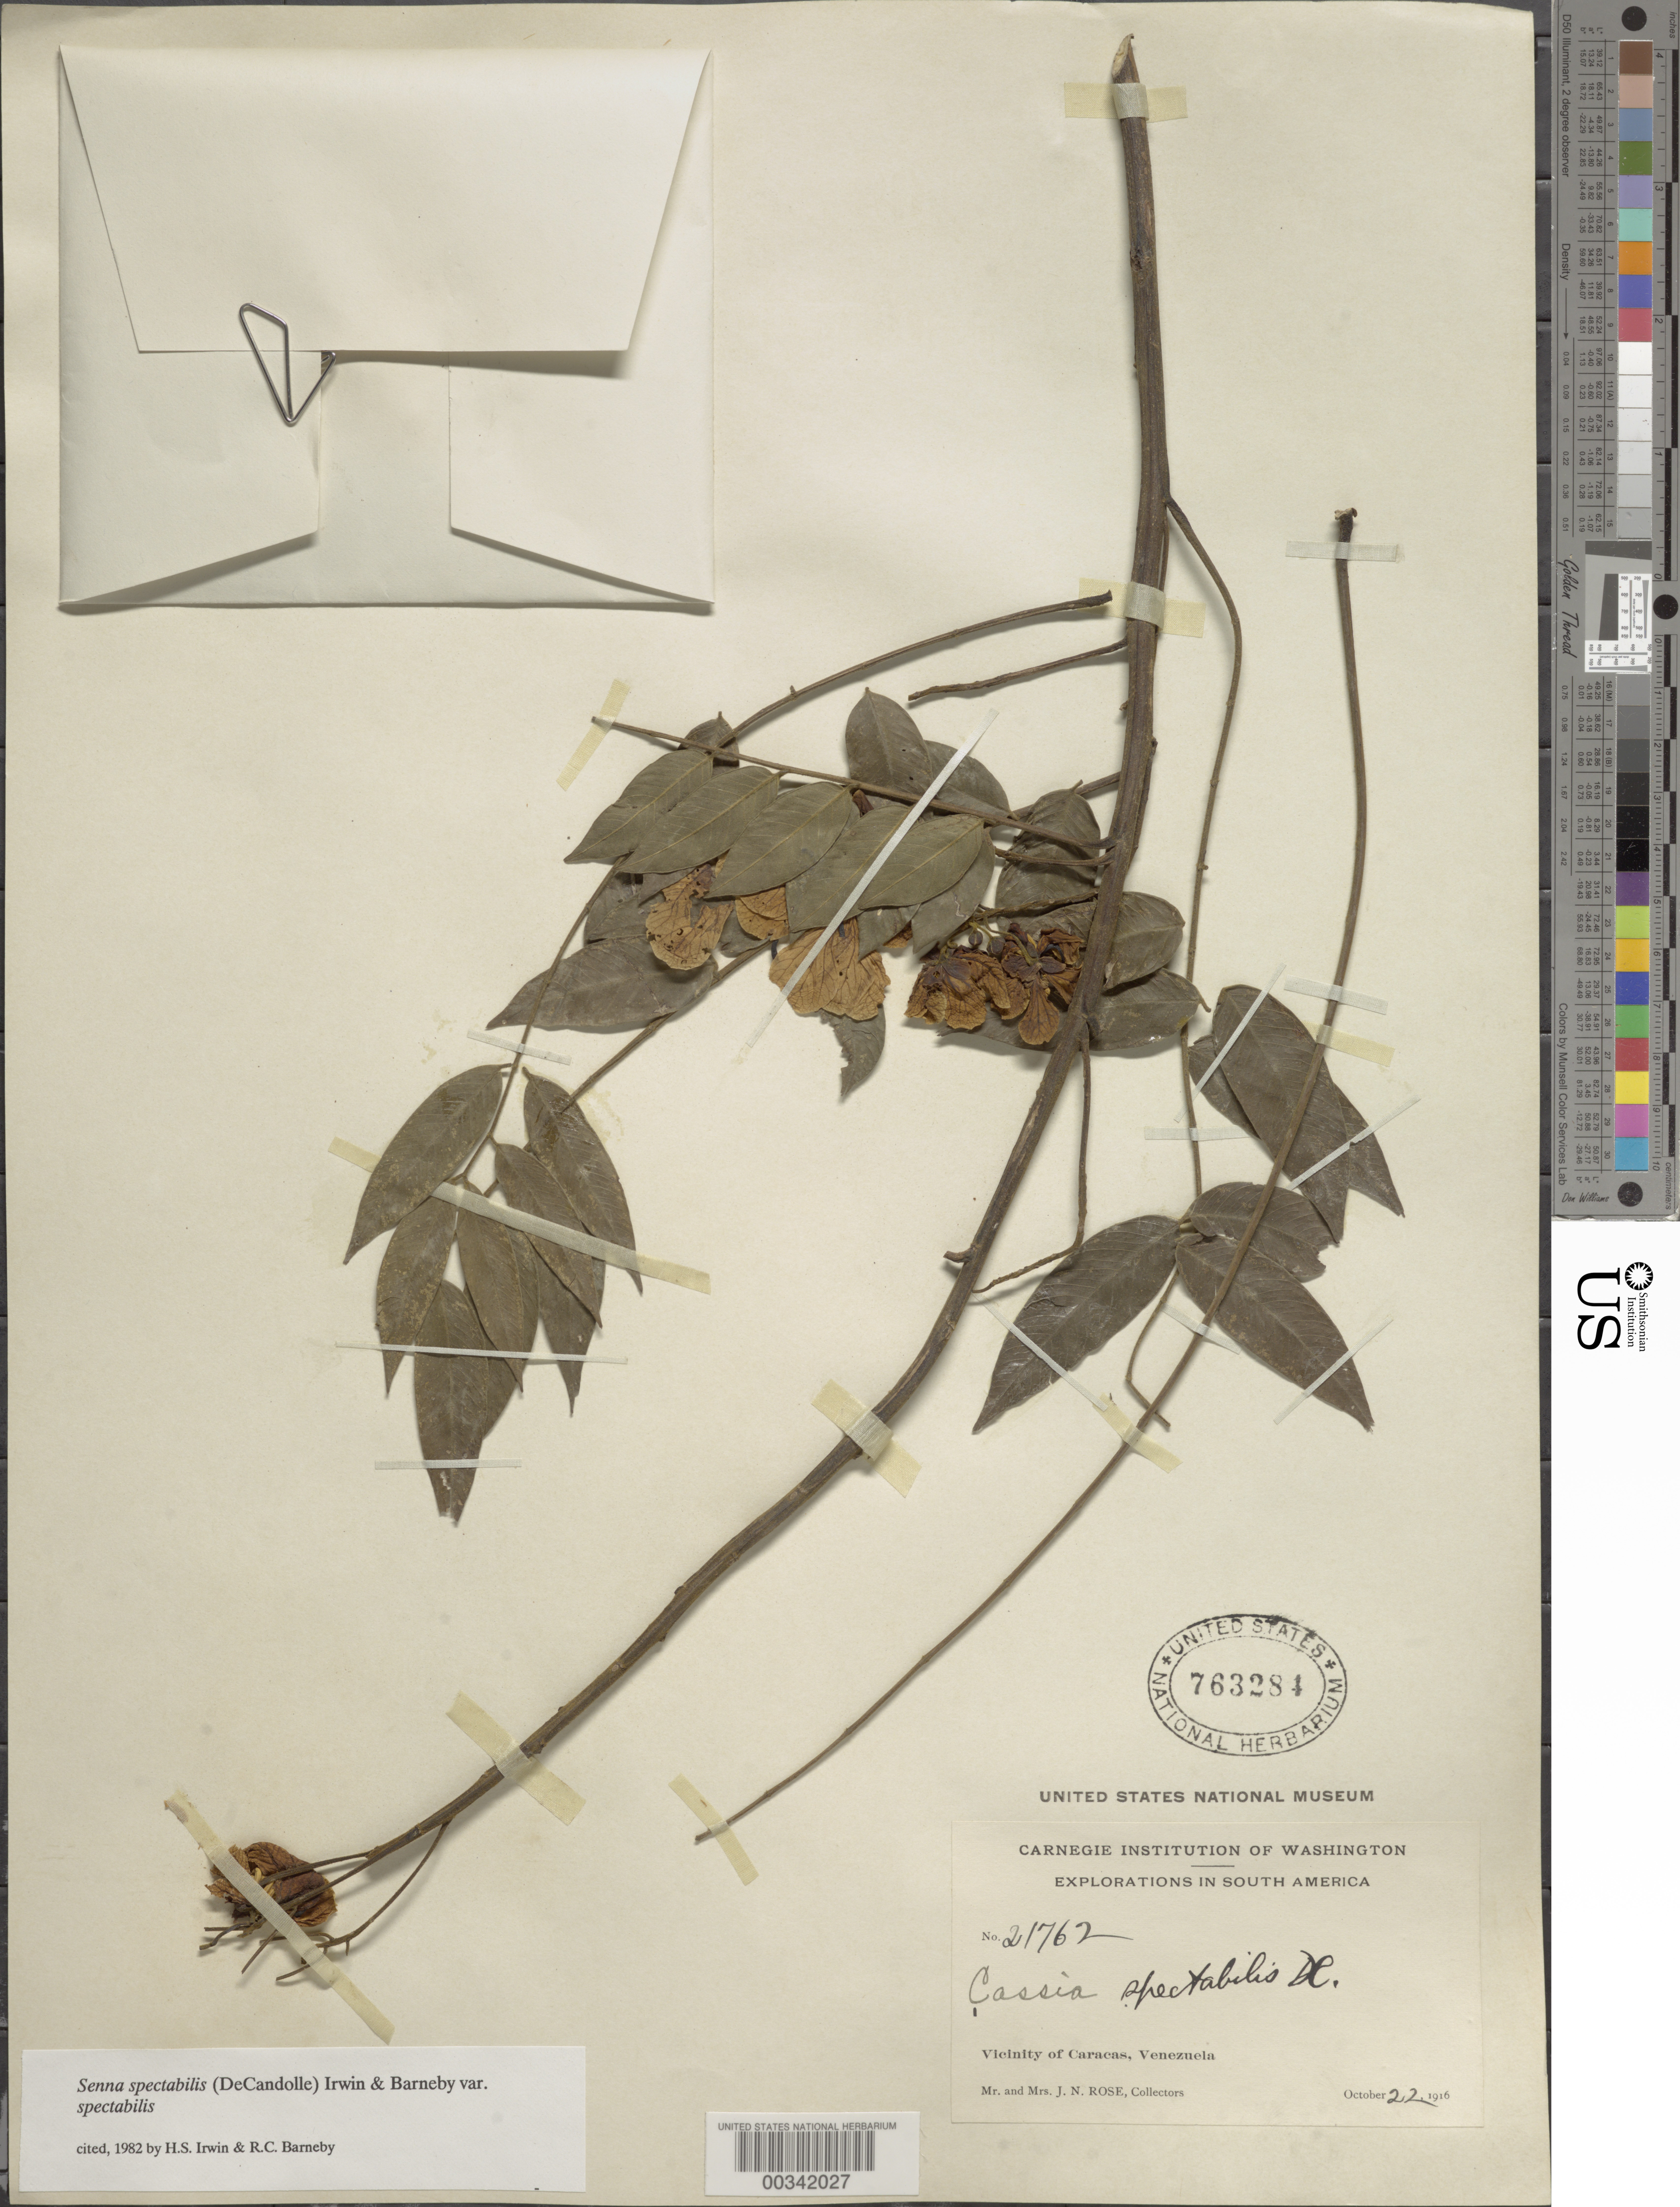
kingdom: Plantae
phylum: Tracheophyta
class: Magnoliopsida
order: Fabales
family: Fabaceae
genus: Senna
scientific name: Senna spectabilis var. spectabilis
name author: (DC.) H.S. Irwin & Barneby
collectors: J. N. Rose & J. M. Rose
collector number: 21762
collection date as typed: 22 Oct 1916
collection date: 1916-10-22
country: Venezuela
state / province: Distrito Federal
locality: Vicinity of caracas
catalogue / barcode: US 763284